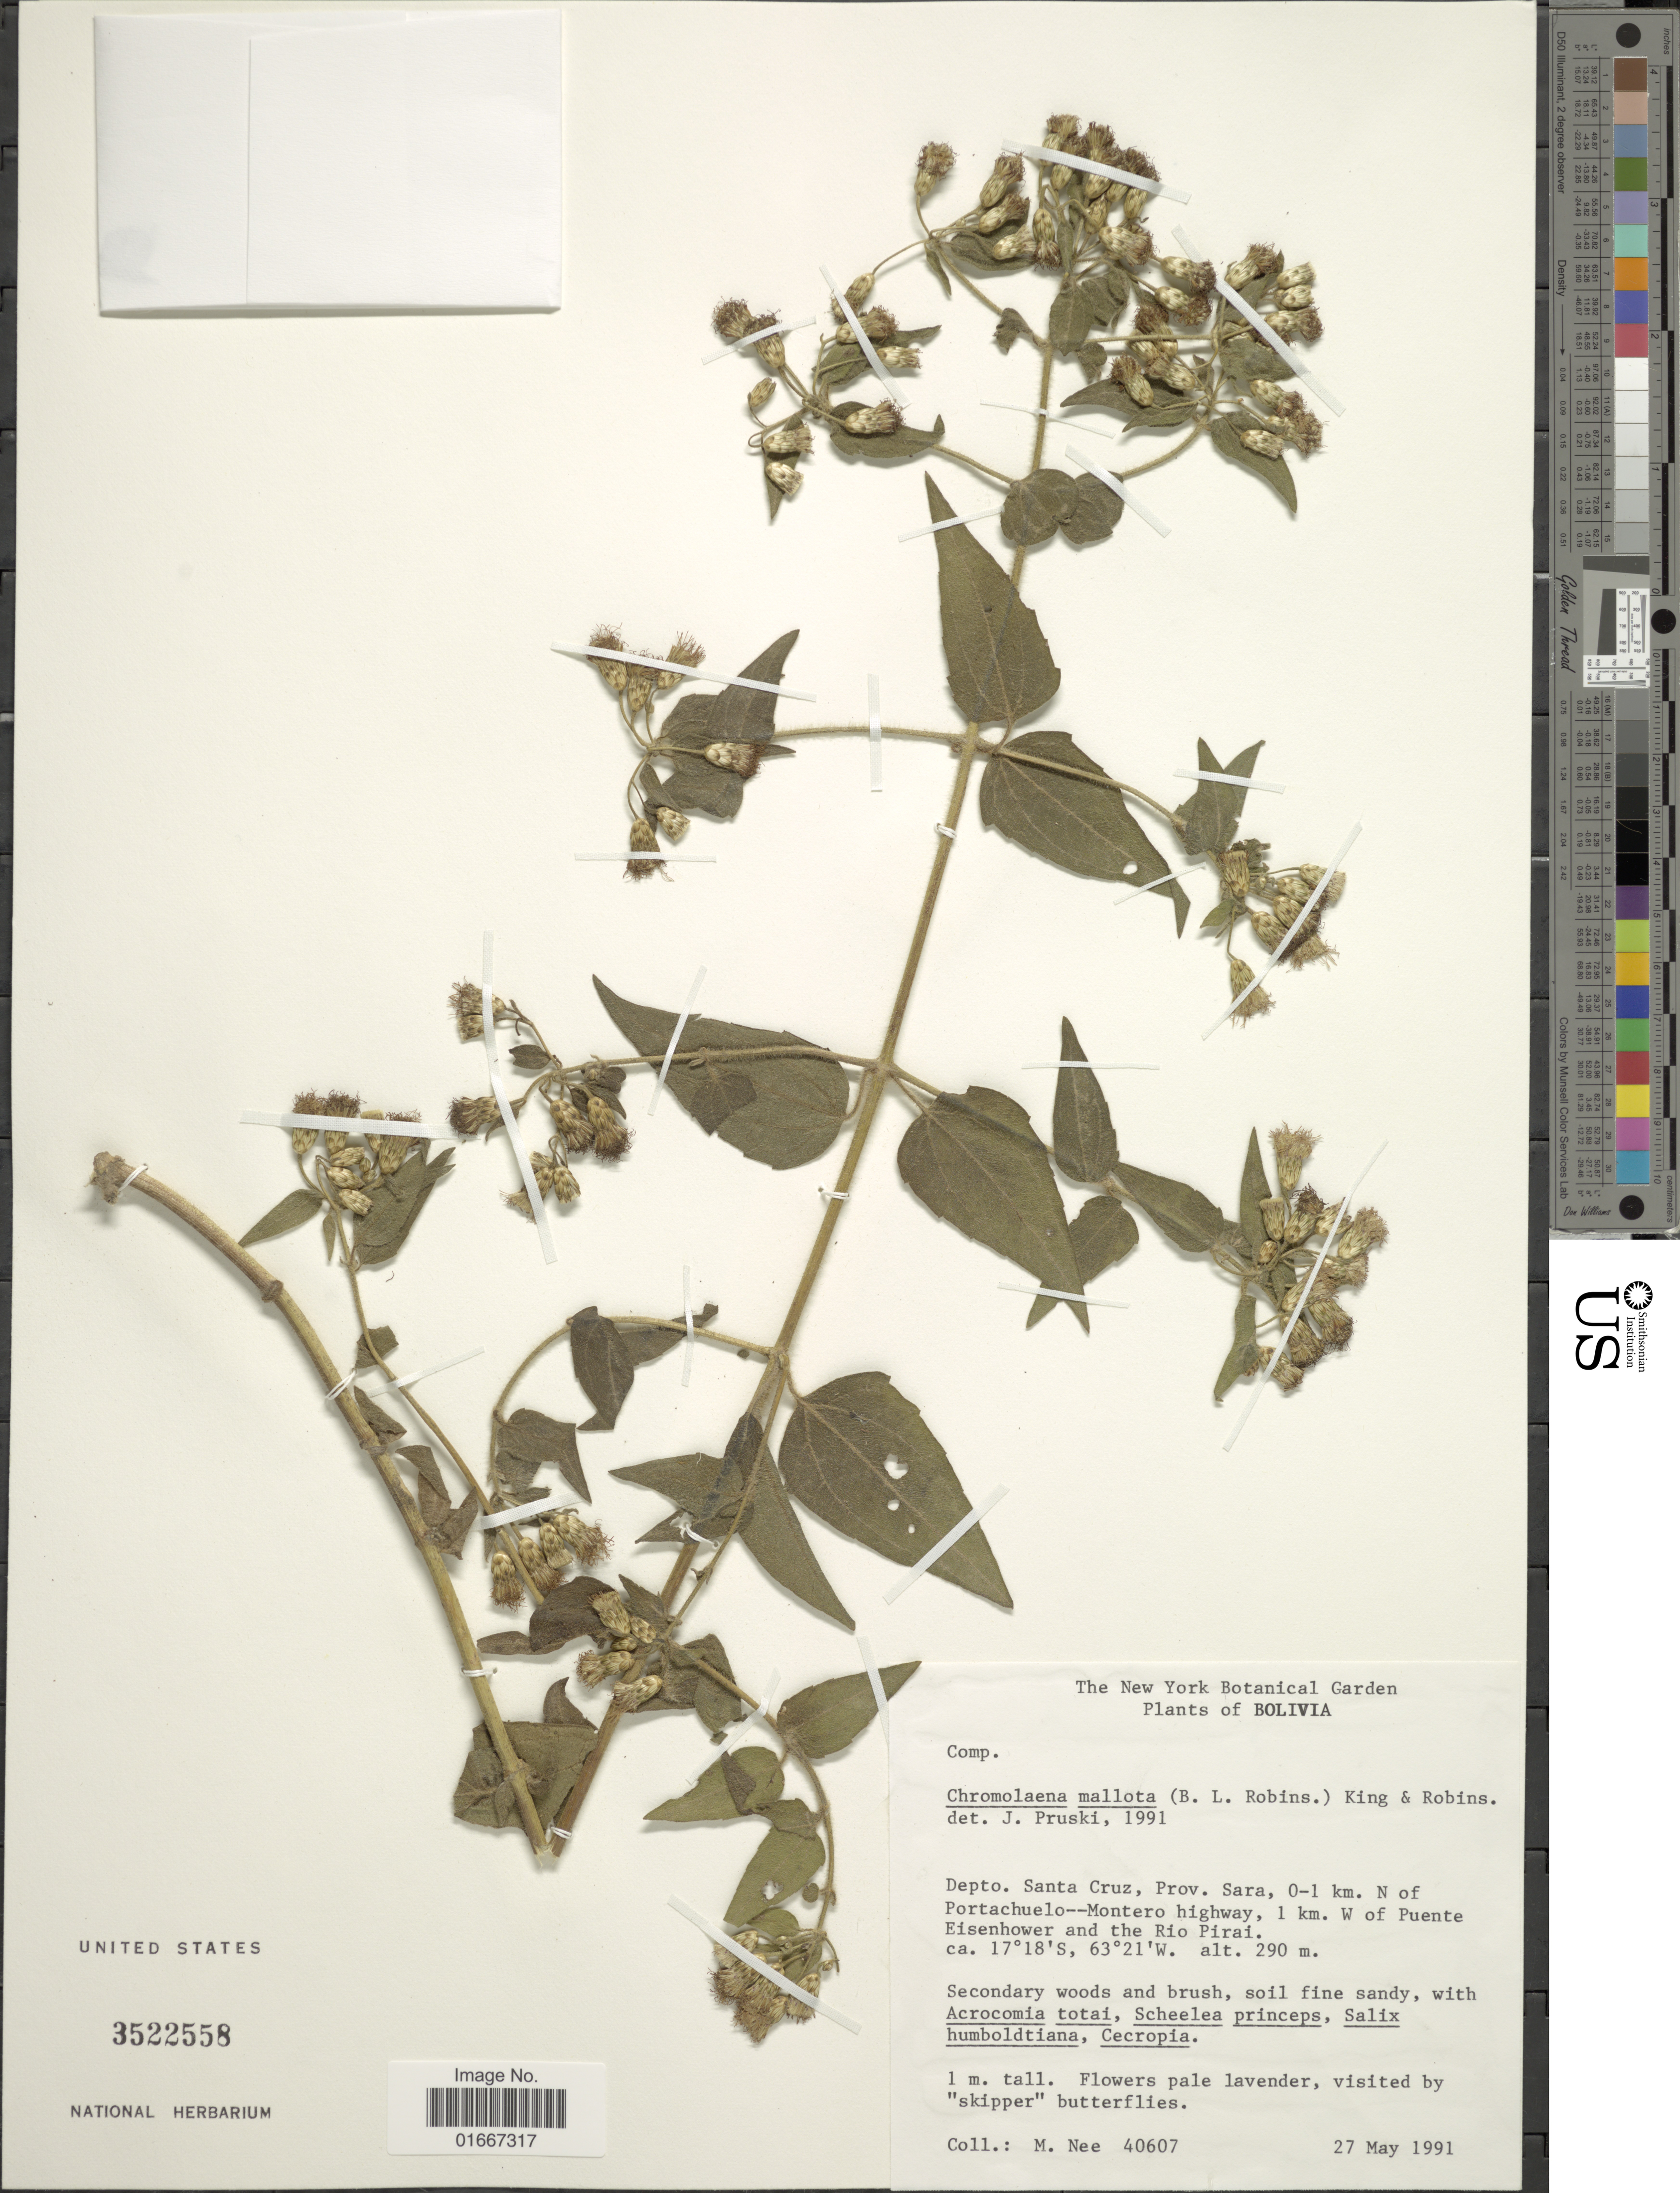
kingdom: Plantae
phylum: Tracheophyta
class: Magnoliopsida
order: Asterales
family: Asteraceae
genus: Chromolaena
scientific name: Chromolaena mallota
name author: (B.L. Rob.) R.M. King & H. Rob.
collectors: M. Nee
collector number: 40607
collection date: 1991-05-27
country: Bolivia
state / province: Santa Cruz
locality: Prov. Sara, 0-1 km N of Portachuelo--Montero highway, 1 km W of Puente Eishenower and the Rio Pirai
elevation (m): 290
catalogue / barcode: US 3522558